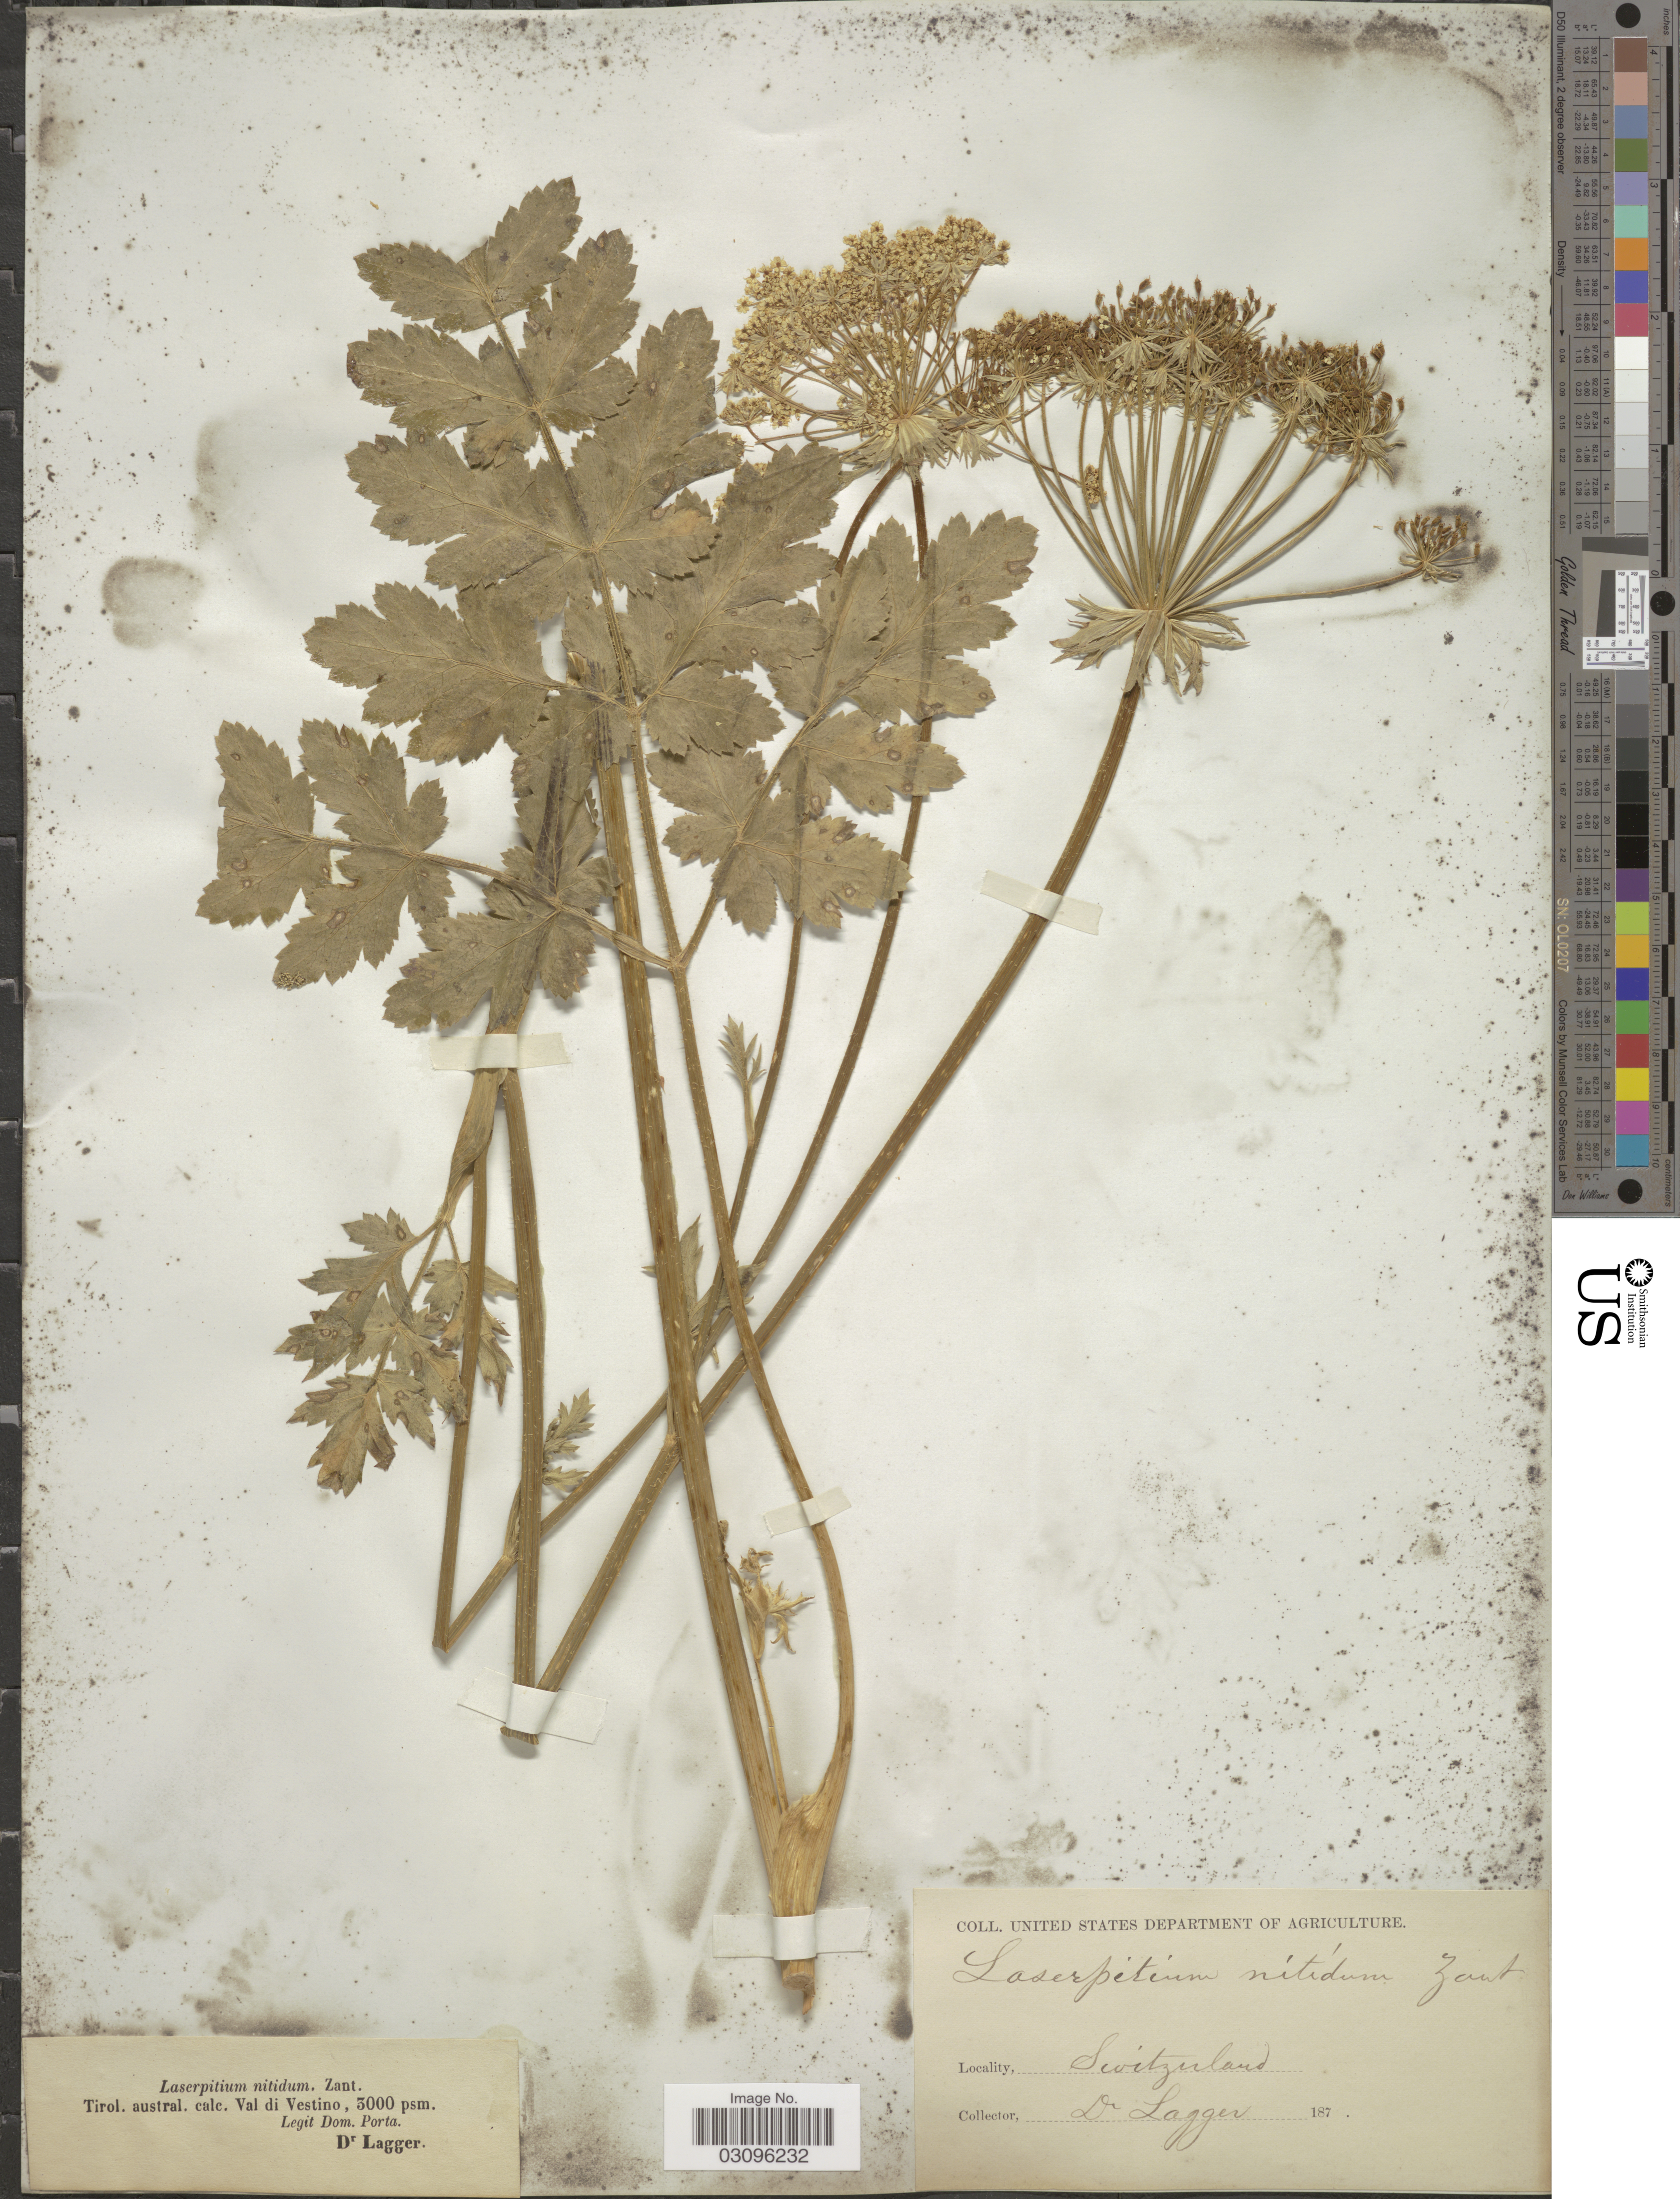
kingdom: Plantae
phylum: Tracheophyta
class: Magnoliopsida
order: Apiales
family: Apiaceae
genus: Laserpitium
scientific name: Laserpitium nitidum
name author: Zanted.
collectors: Dom. Porta & F. J. Lagger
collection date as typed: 187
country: Italy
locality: Tirol. austral. calc. Val di Vestino.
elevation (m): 3000